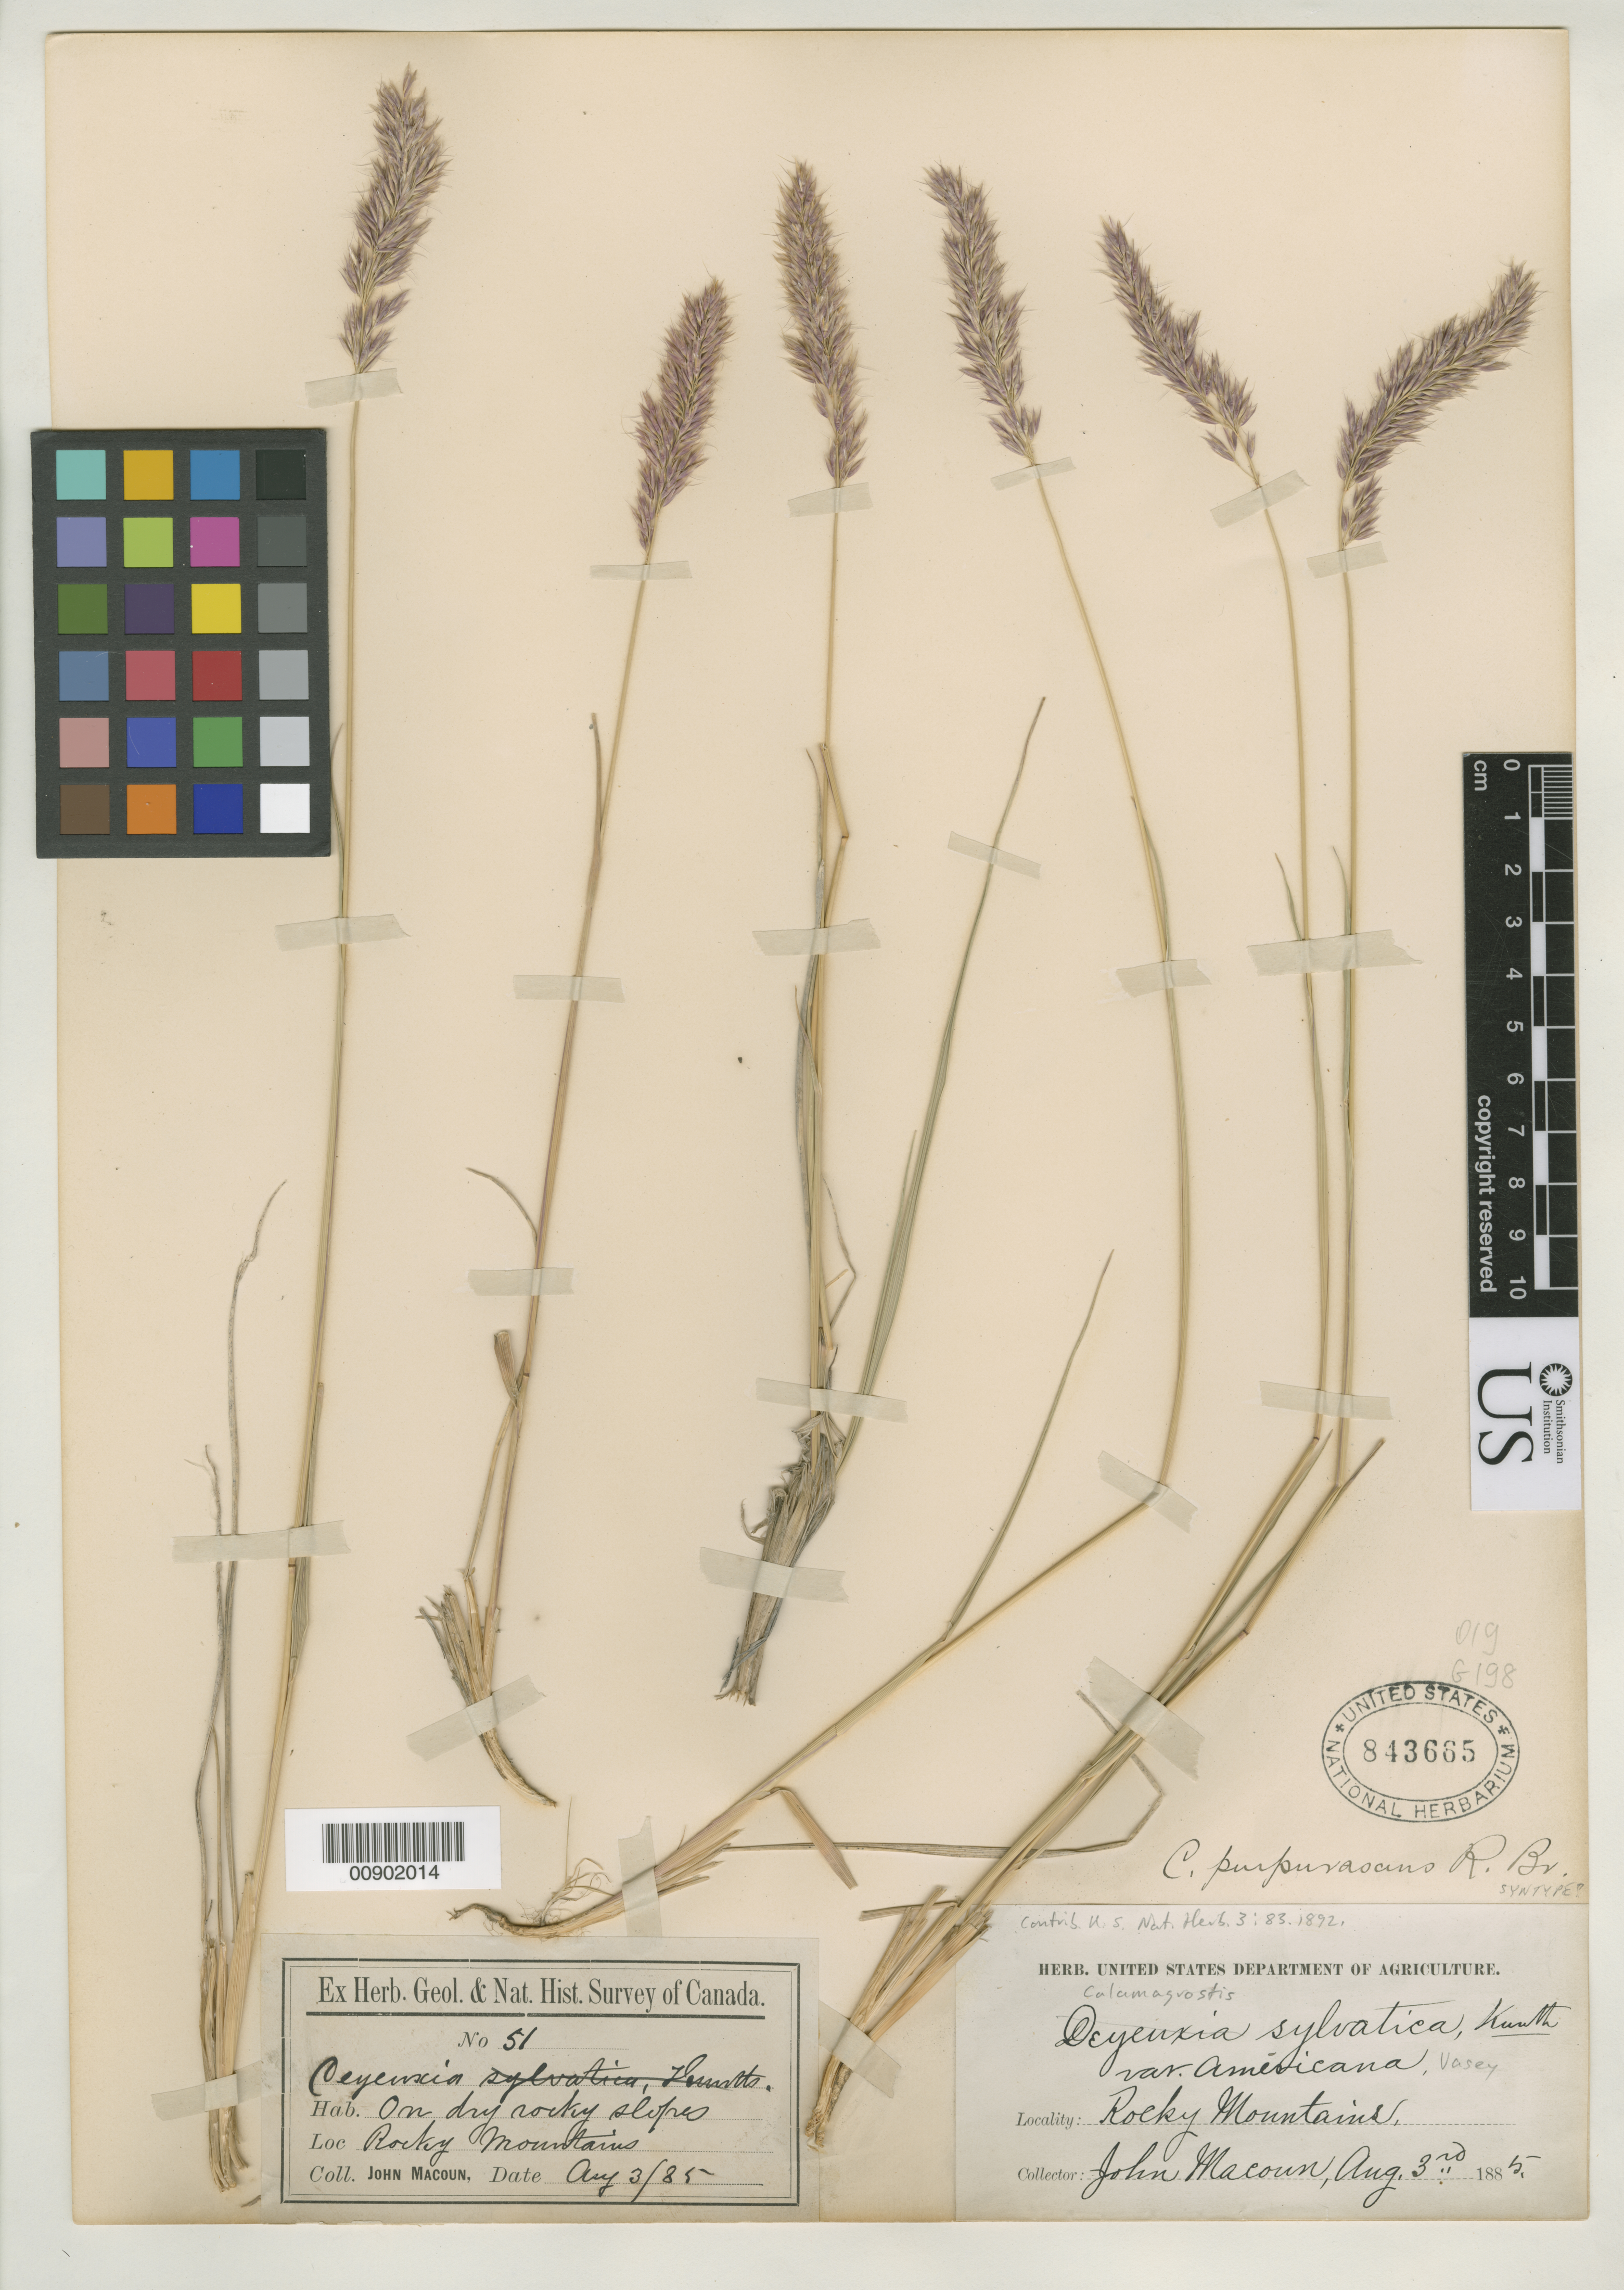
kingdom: Plantae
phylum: Tracheophyta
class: Liliopsida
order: Poales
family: Poaceae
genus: Calamagrostis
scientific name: Calamagrostis sylvatica var. americana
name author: Vasey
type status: Possible Syntype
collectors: J. Macoun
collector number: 51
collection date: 1885-08-03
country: Canada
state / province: Alberta/ British Columbia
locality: Rocky Mountains.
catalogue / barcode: US 843665